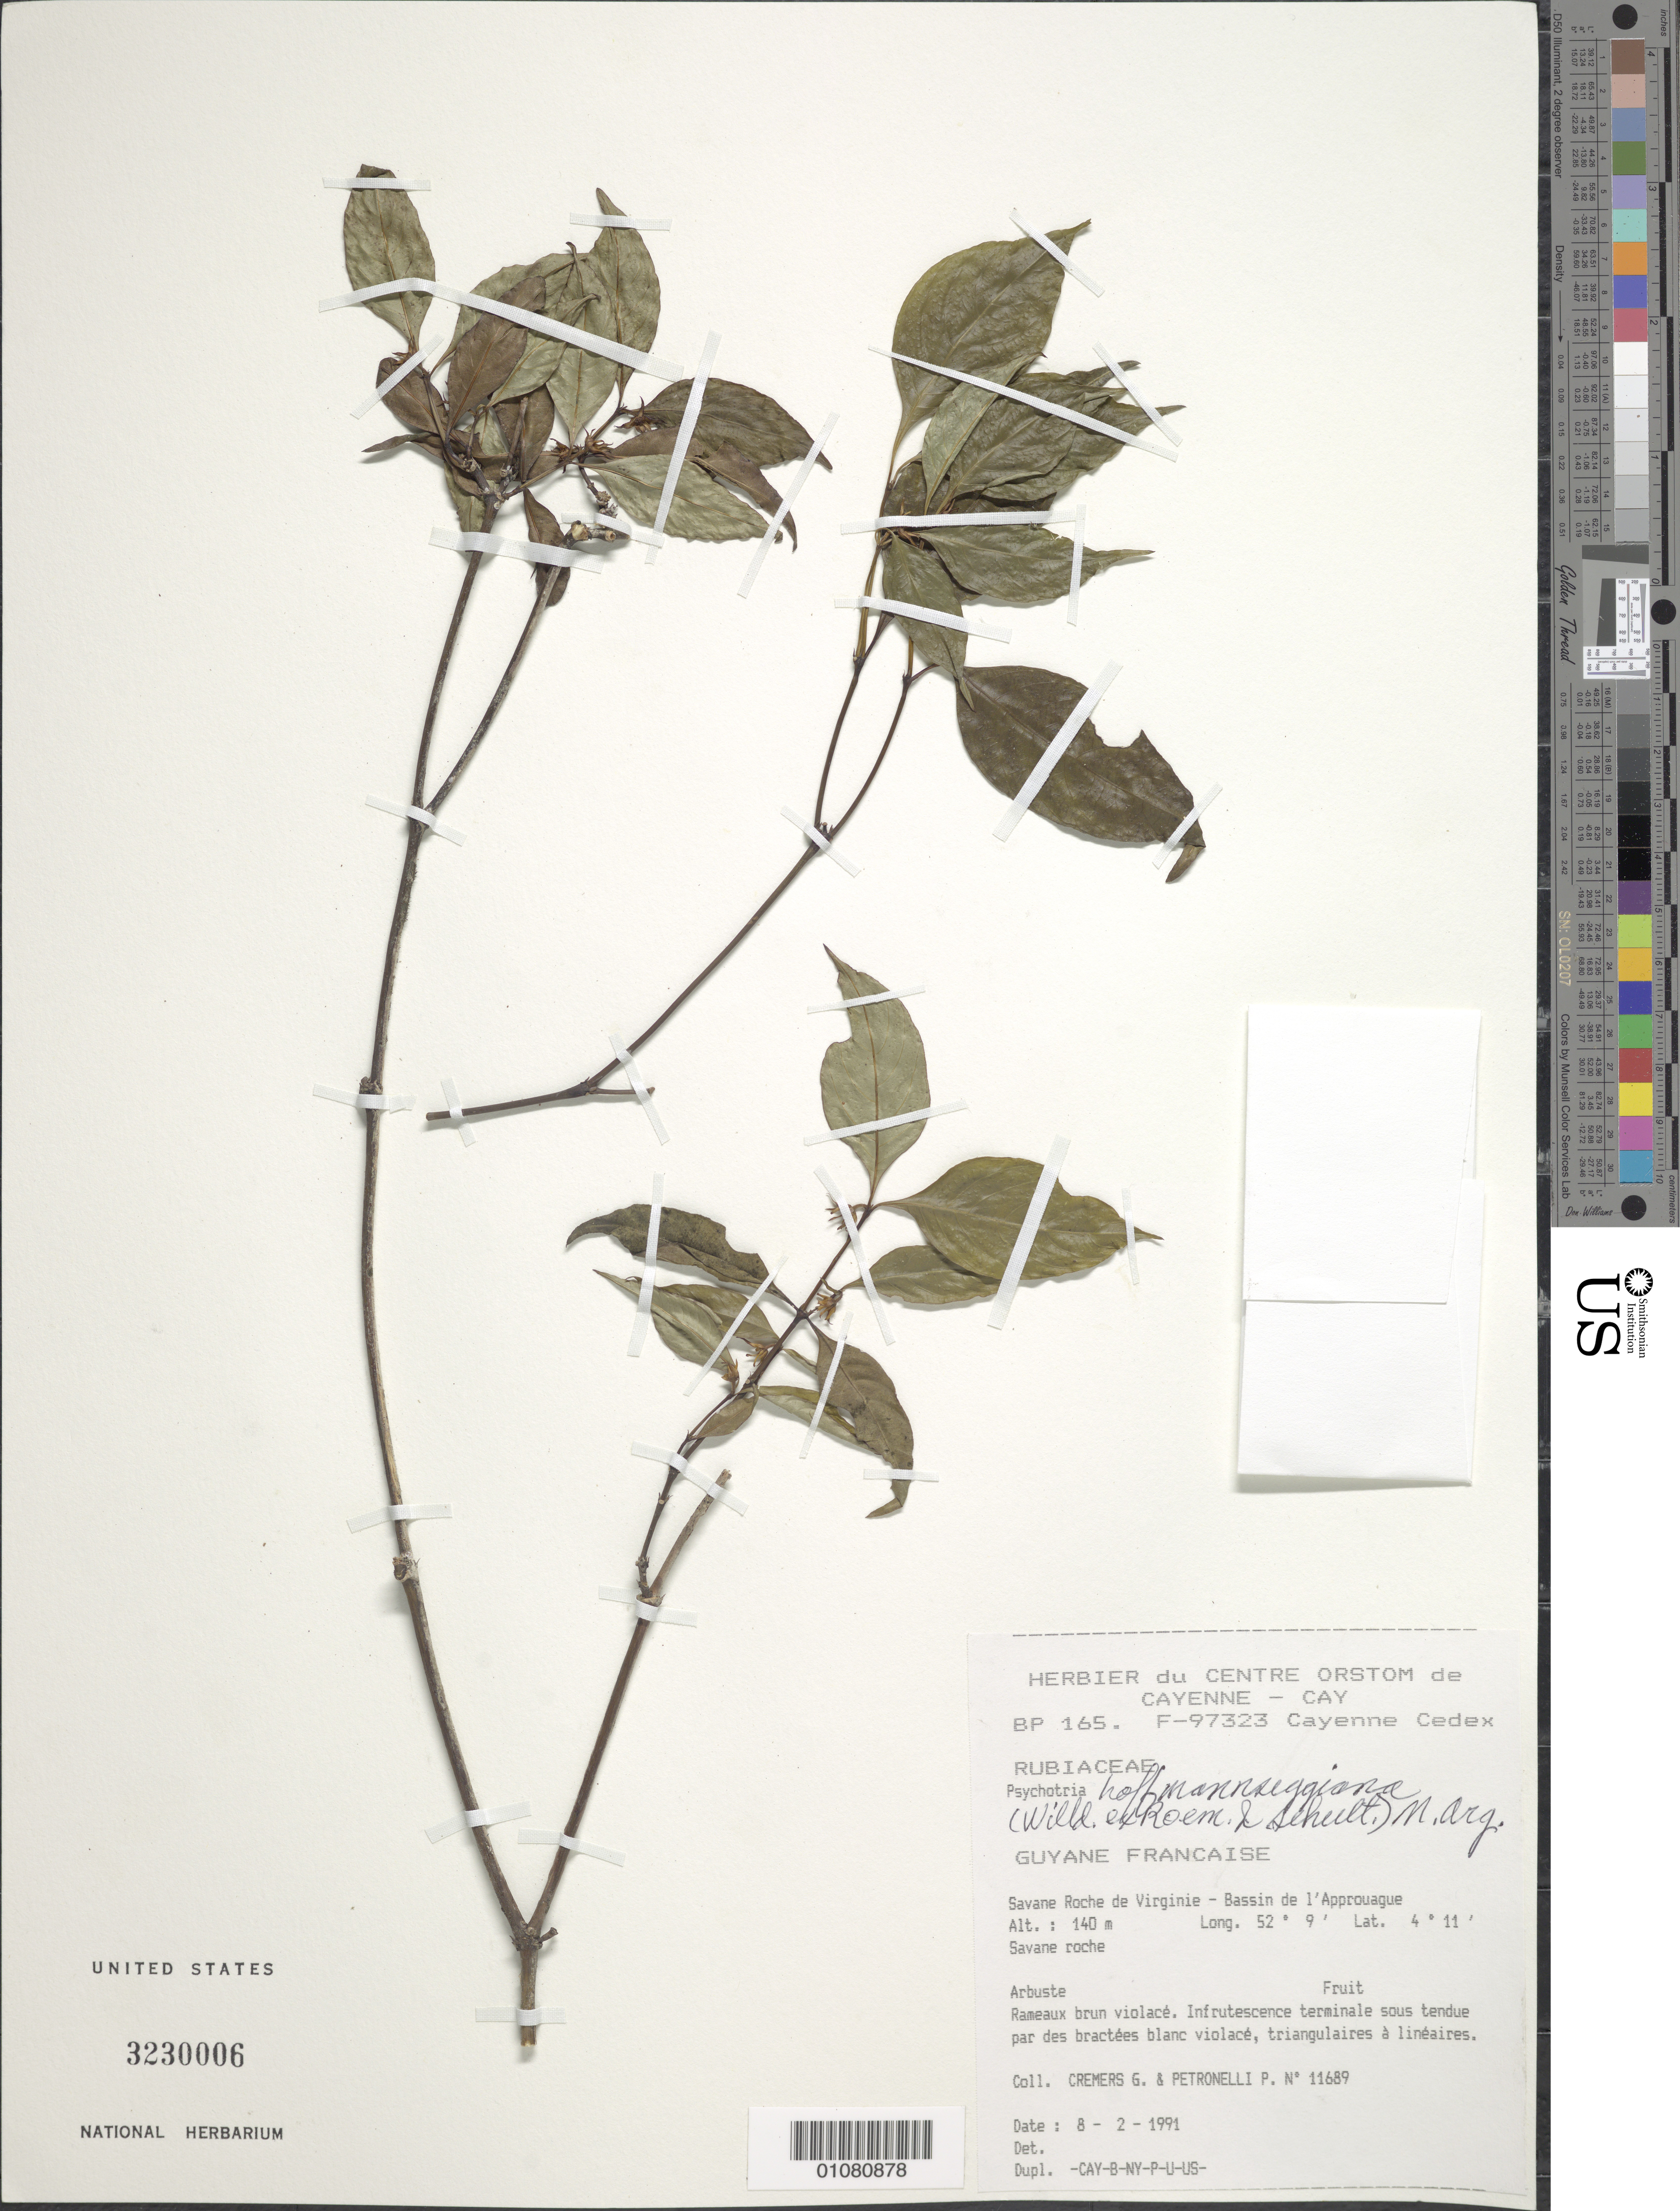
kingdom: Plantae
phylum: Tracheophyta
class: Magnoliopsida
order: Gentianales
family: Rubiaceae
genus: Palicourea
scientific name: Palicourea hoffmannseggiana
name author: (Roem. & Schult.) Borhidi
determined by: Kirkbride, J. H., Jr.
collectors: G. Cremers & P. Petronelli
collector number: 11689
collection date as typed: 8-Feb-91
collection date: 1991-02-08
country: French Guiana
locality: Savane Roche de Virginie, Bassin de l'Approuague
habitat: Savane roche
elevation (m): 140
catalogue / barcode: US 3230006